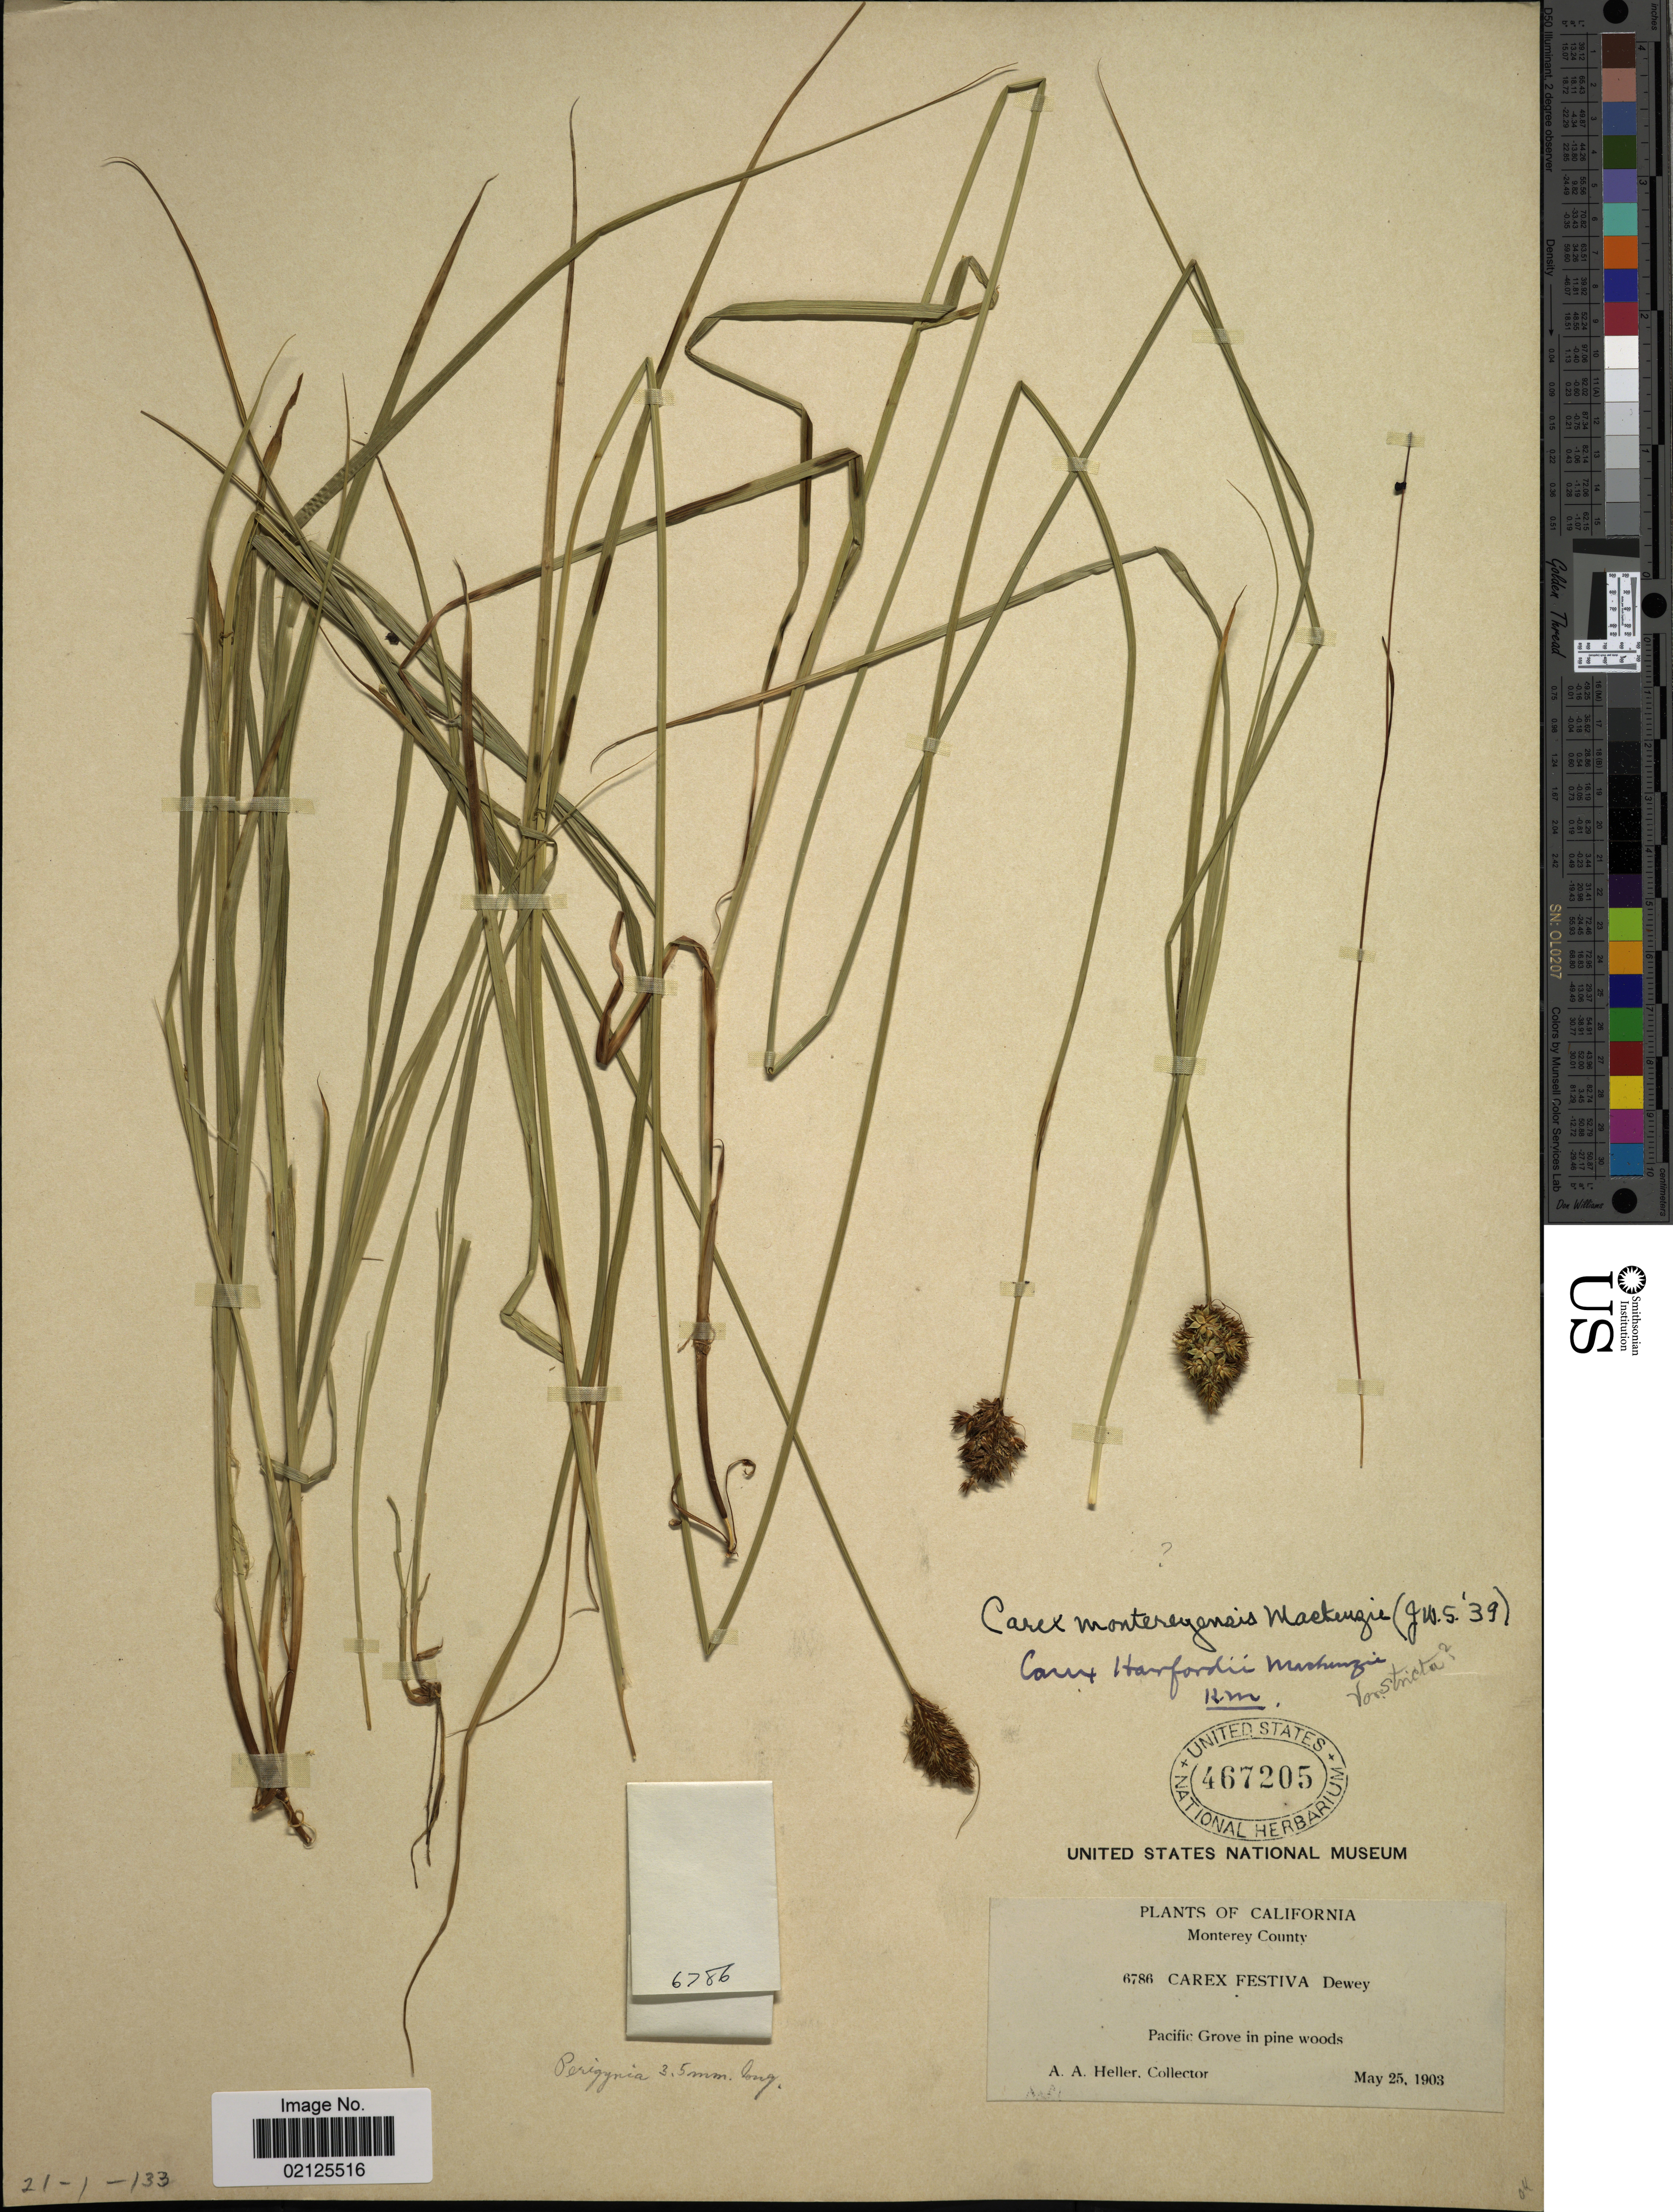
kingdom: Plantae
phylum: Tracheophyta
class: Liliopsida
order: Poales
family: Cyperaceae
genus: Carex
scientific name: Carex harfordii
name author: Mack.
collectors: A. A. Heller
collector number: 6786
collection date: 1903-05-25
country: United States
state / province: California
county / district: Monterey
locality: Monterey County, Pacific Grove in pine woods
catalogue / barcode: US 467205